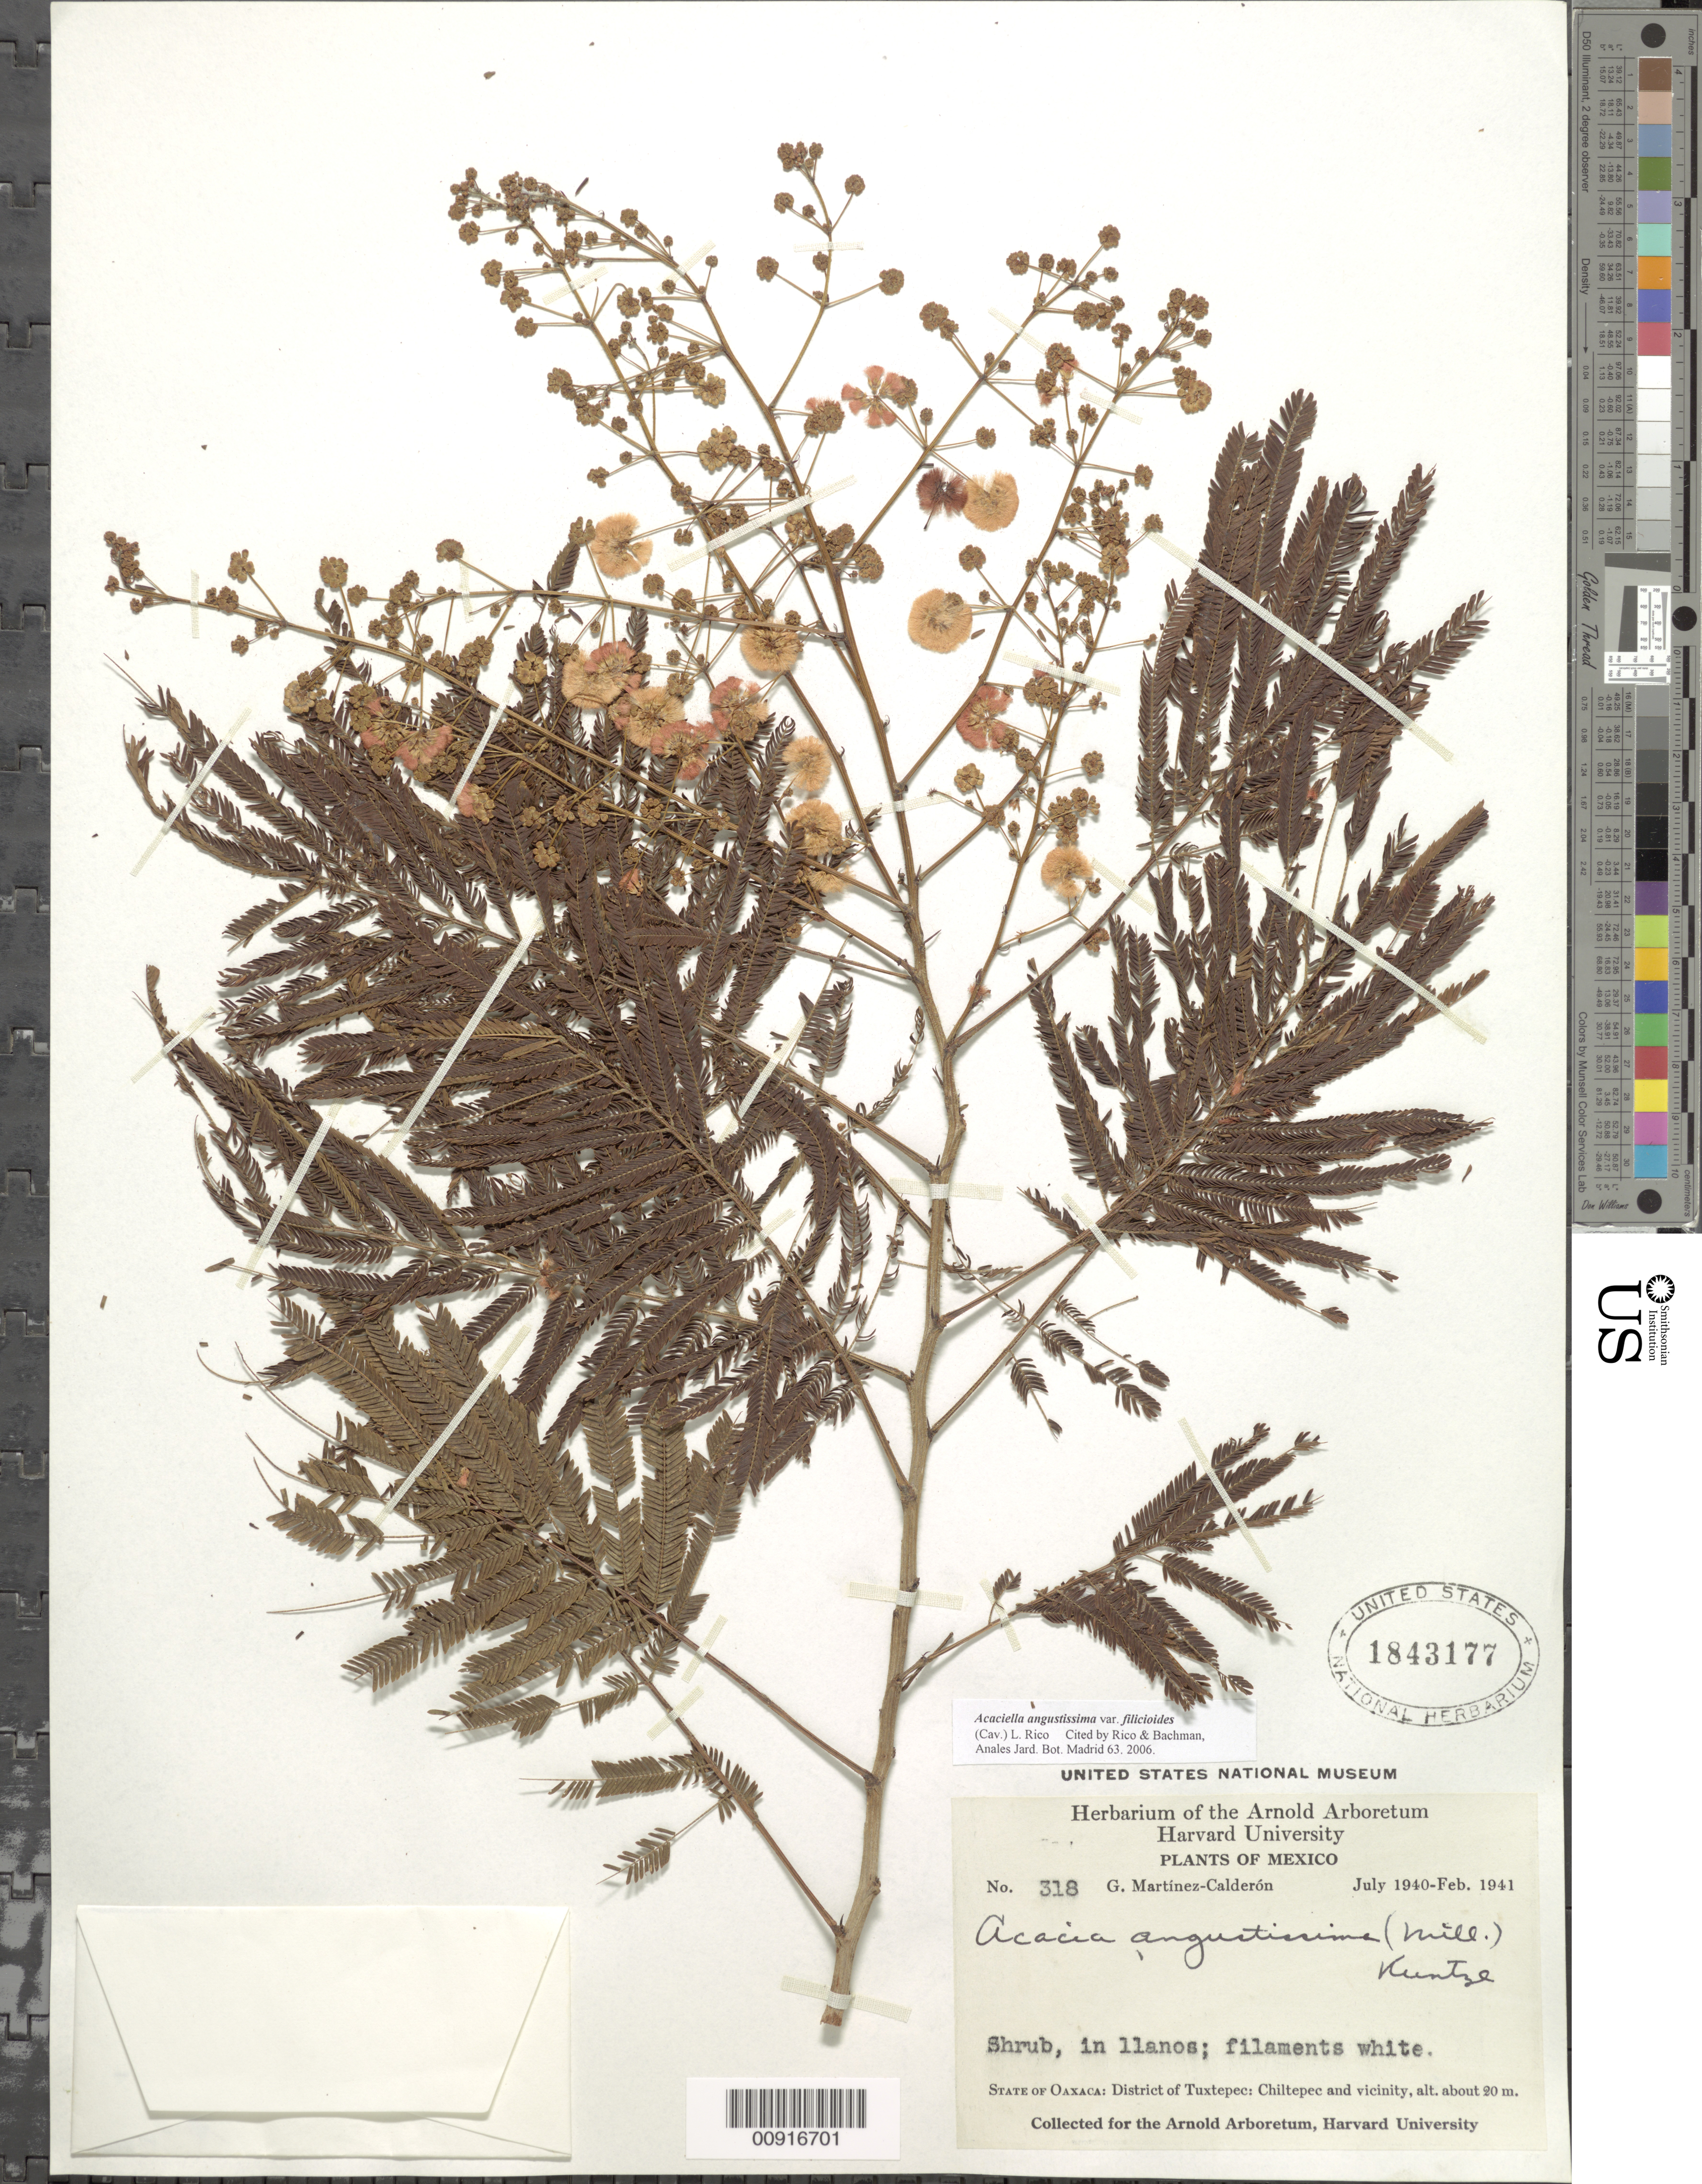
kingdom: Plantae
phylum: Tracheophyta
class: Magnoliopsida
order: Fabales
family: Fabaceae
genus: Acaciella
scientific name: Acaciella angustissima var. filicioides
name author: (Cav.) L. Rico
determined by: Rico, L.; Bachman, --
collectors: G. Martinez-C.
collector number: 318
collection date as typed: Jul 1940 to -- Feb 1941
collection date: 1940-07/1941-02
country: Mexico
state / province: Oaxaca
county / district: Tuxtepec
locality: State of Oaxaca: District of Tuxtepec: Chiltepec and vicinity.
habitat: In llanos.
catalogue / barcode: US 1843177